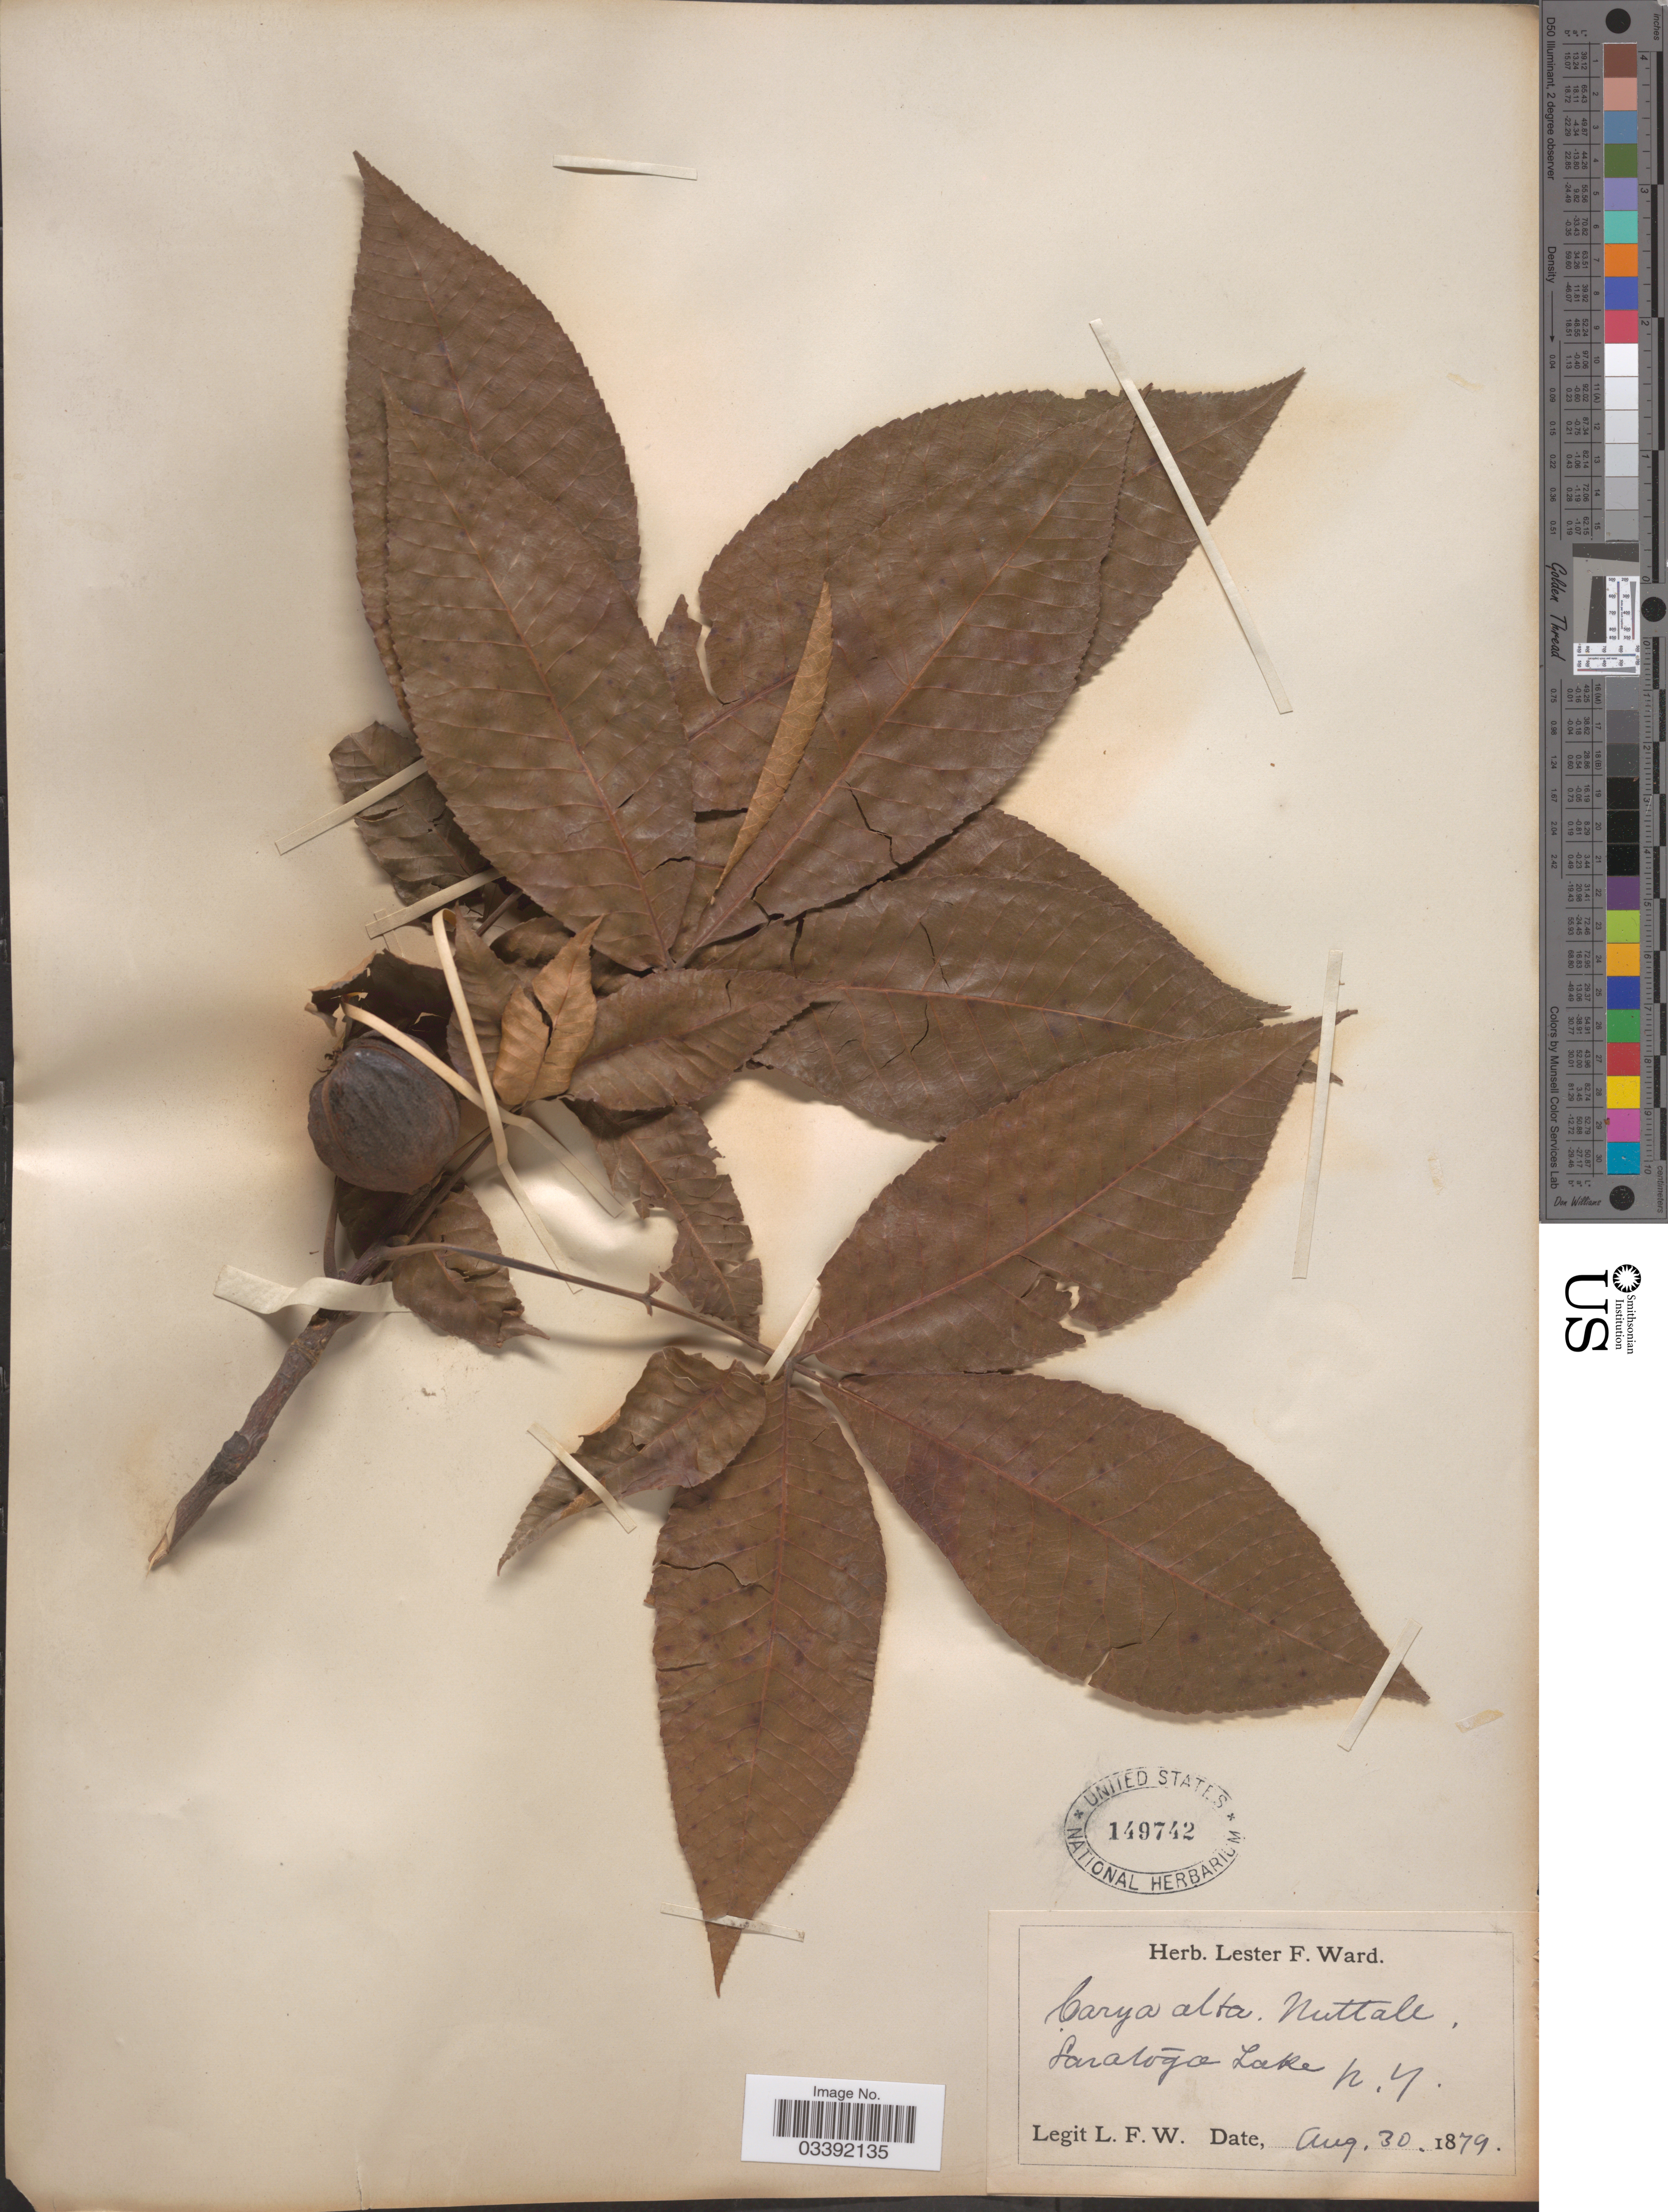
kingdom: Plantae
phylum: Tracheophyta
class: Magnoliopsida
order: Fagales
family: Juglandaceae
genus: Carya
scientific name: Carya ovata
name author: (Mill.) K. Koch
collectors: L. F. Ward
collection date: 1879-08-30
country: United States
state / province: New York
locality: Saratoga Lake.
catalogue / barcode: US 149742